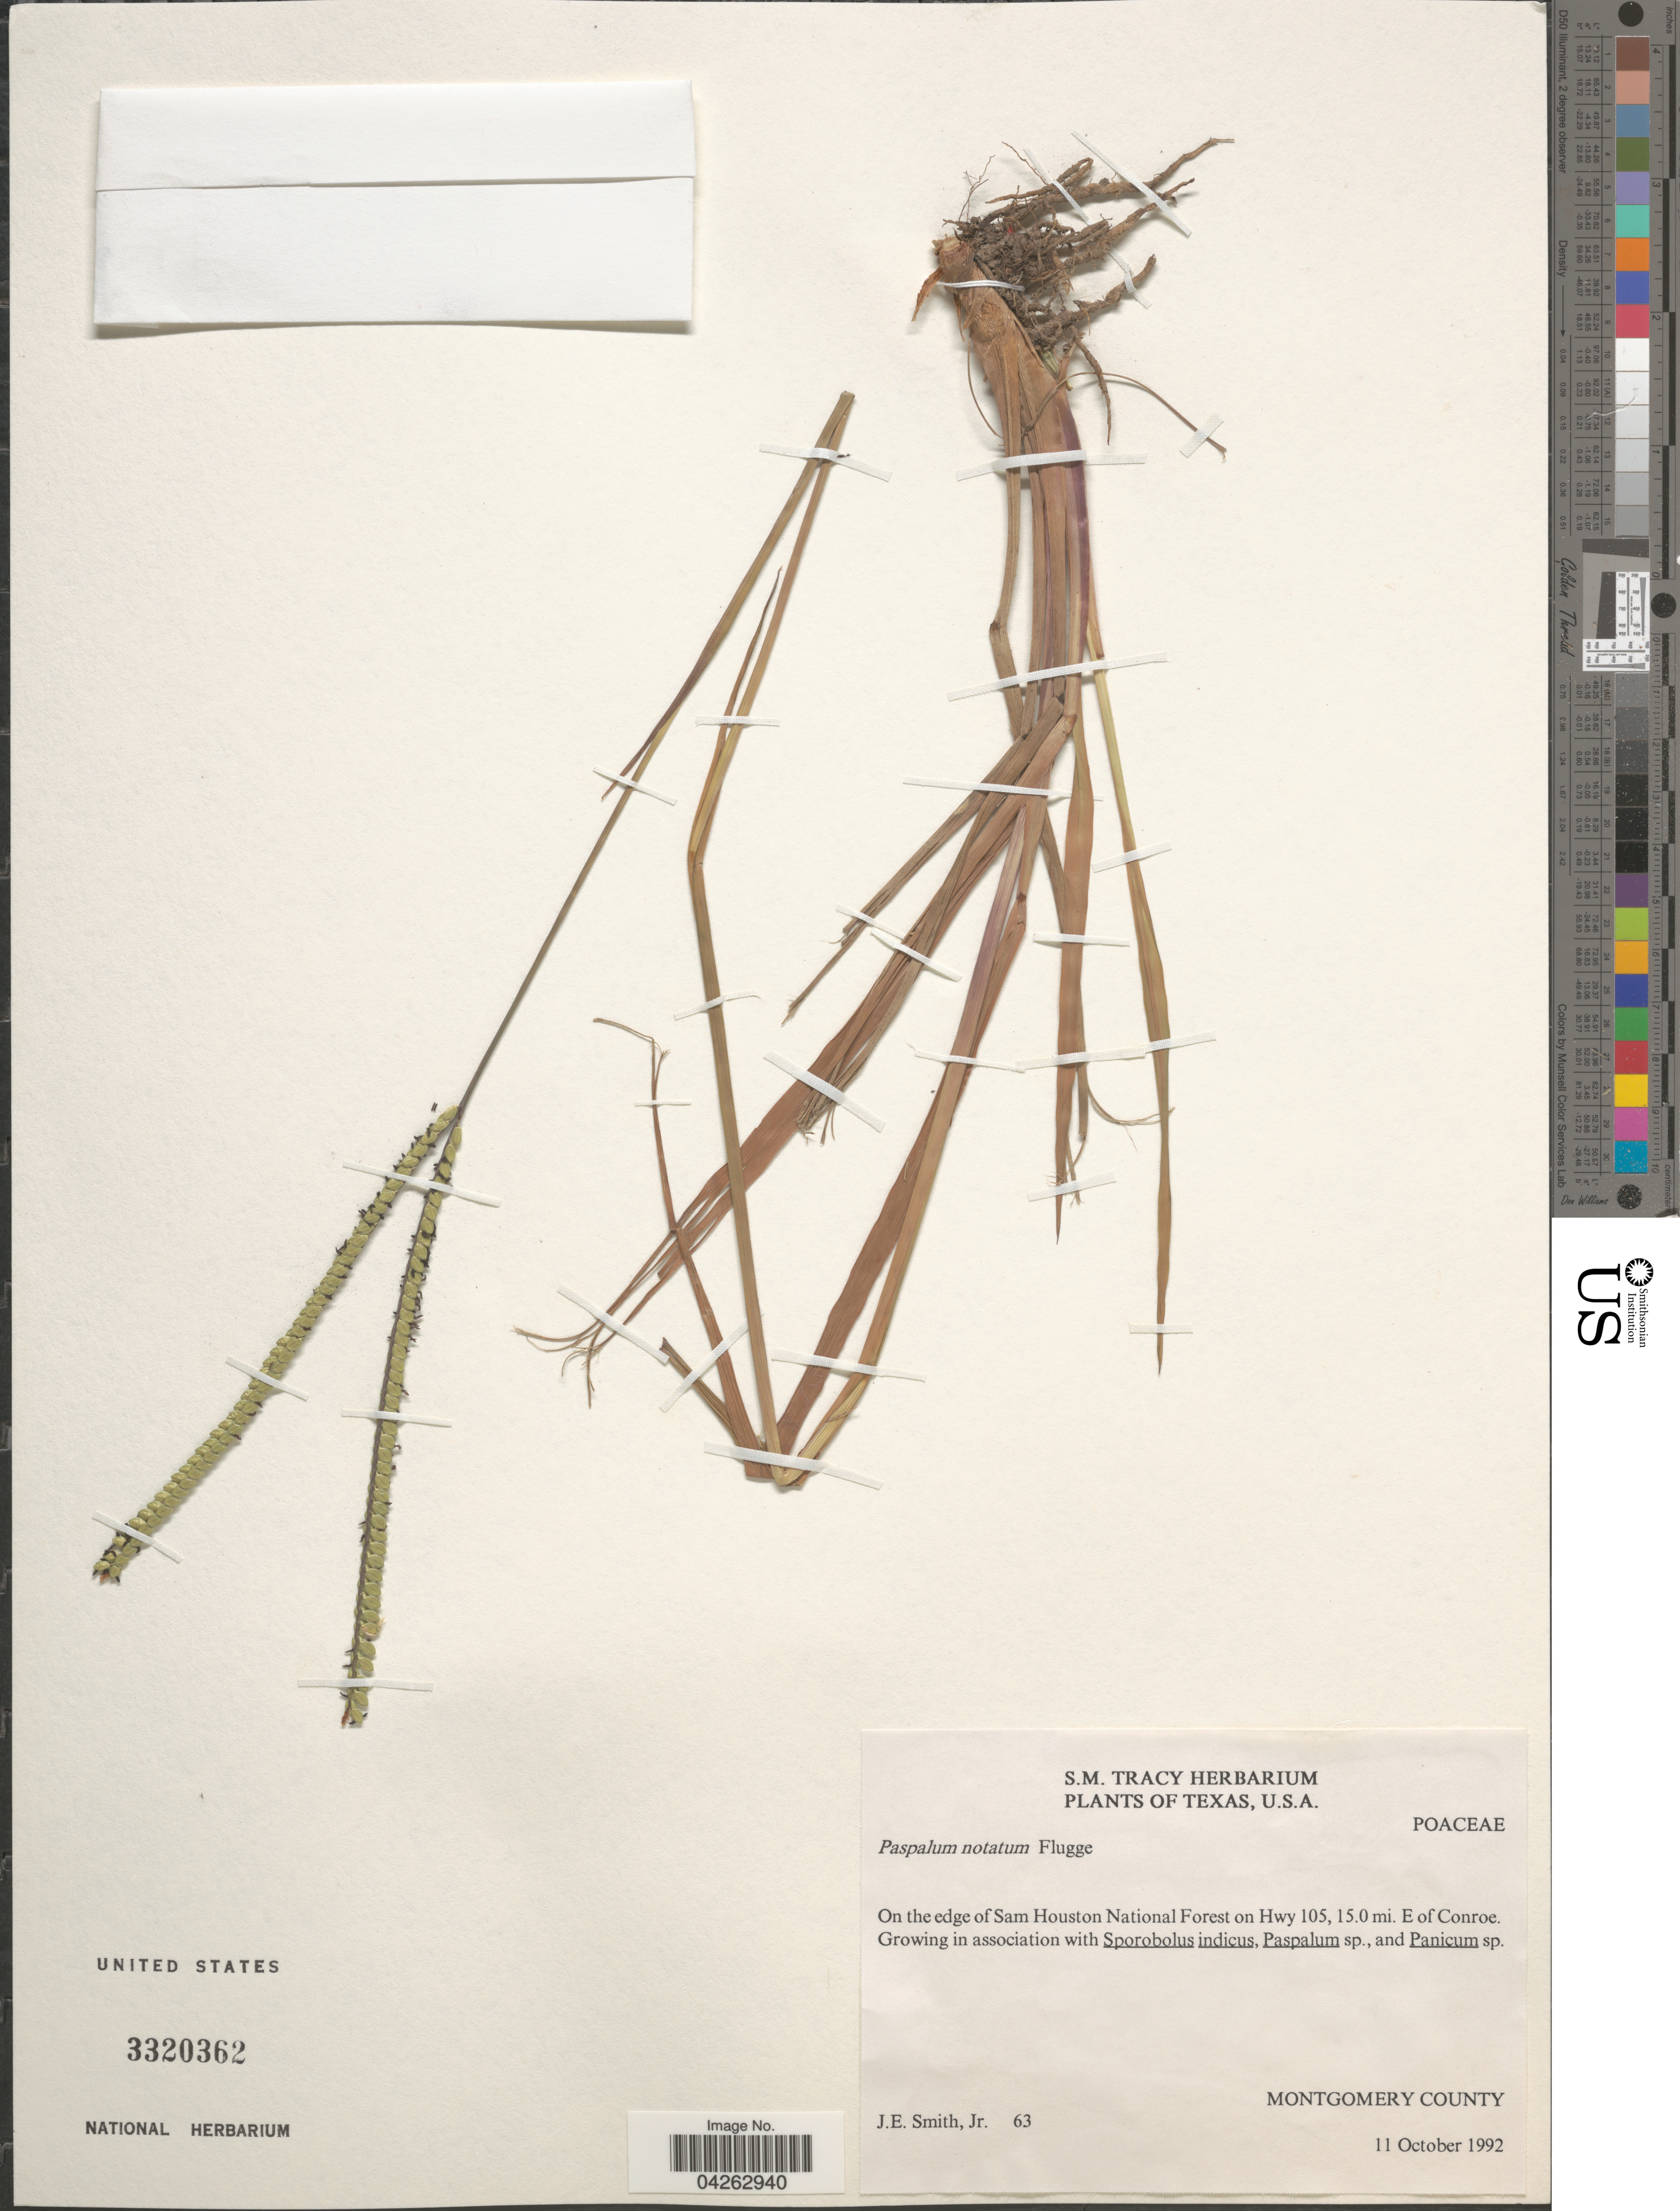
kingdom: Plantae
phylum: Tracheophyta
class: Liliopsida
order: Poales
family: Poaceae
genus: Paspalum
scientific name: Paspalum notatum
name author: Flüggé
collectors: J. Smith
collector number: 63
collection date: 1992-10-11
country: United States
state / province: Texas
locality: On the edge of Sam Houston National Forest on Hwy 105, 15.0 mi. E of Conroe. Montgomery County.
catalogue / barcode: US 3320362